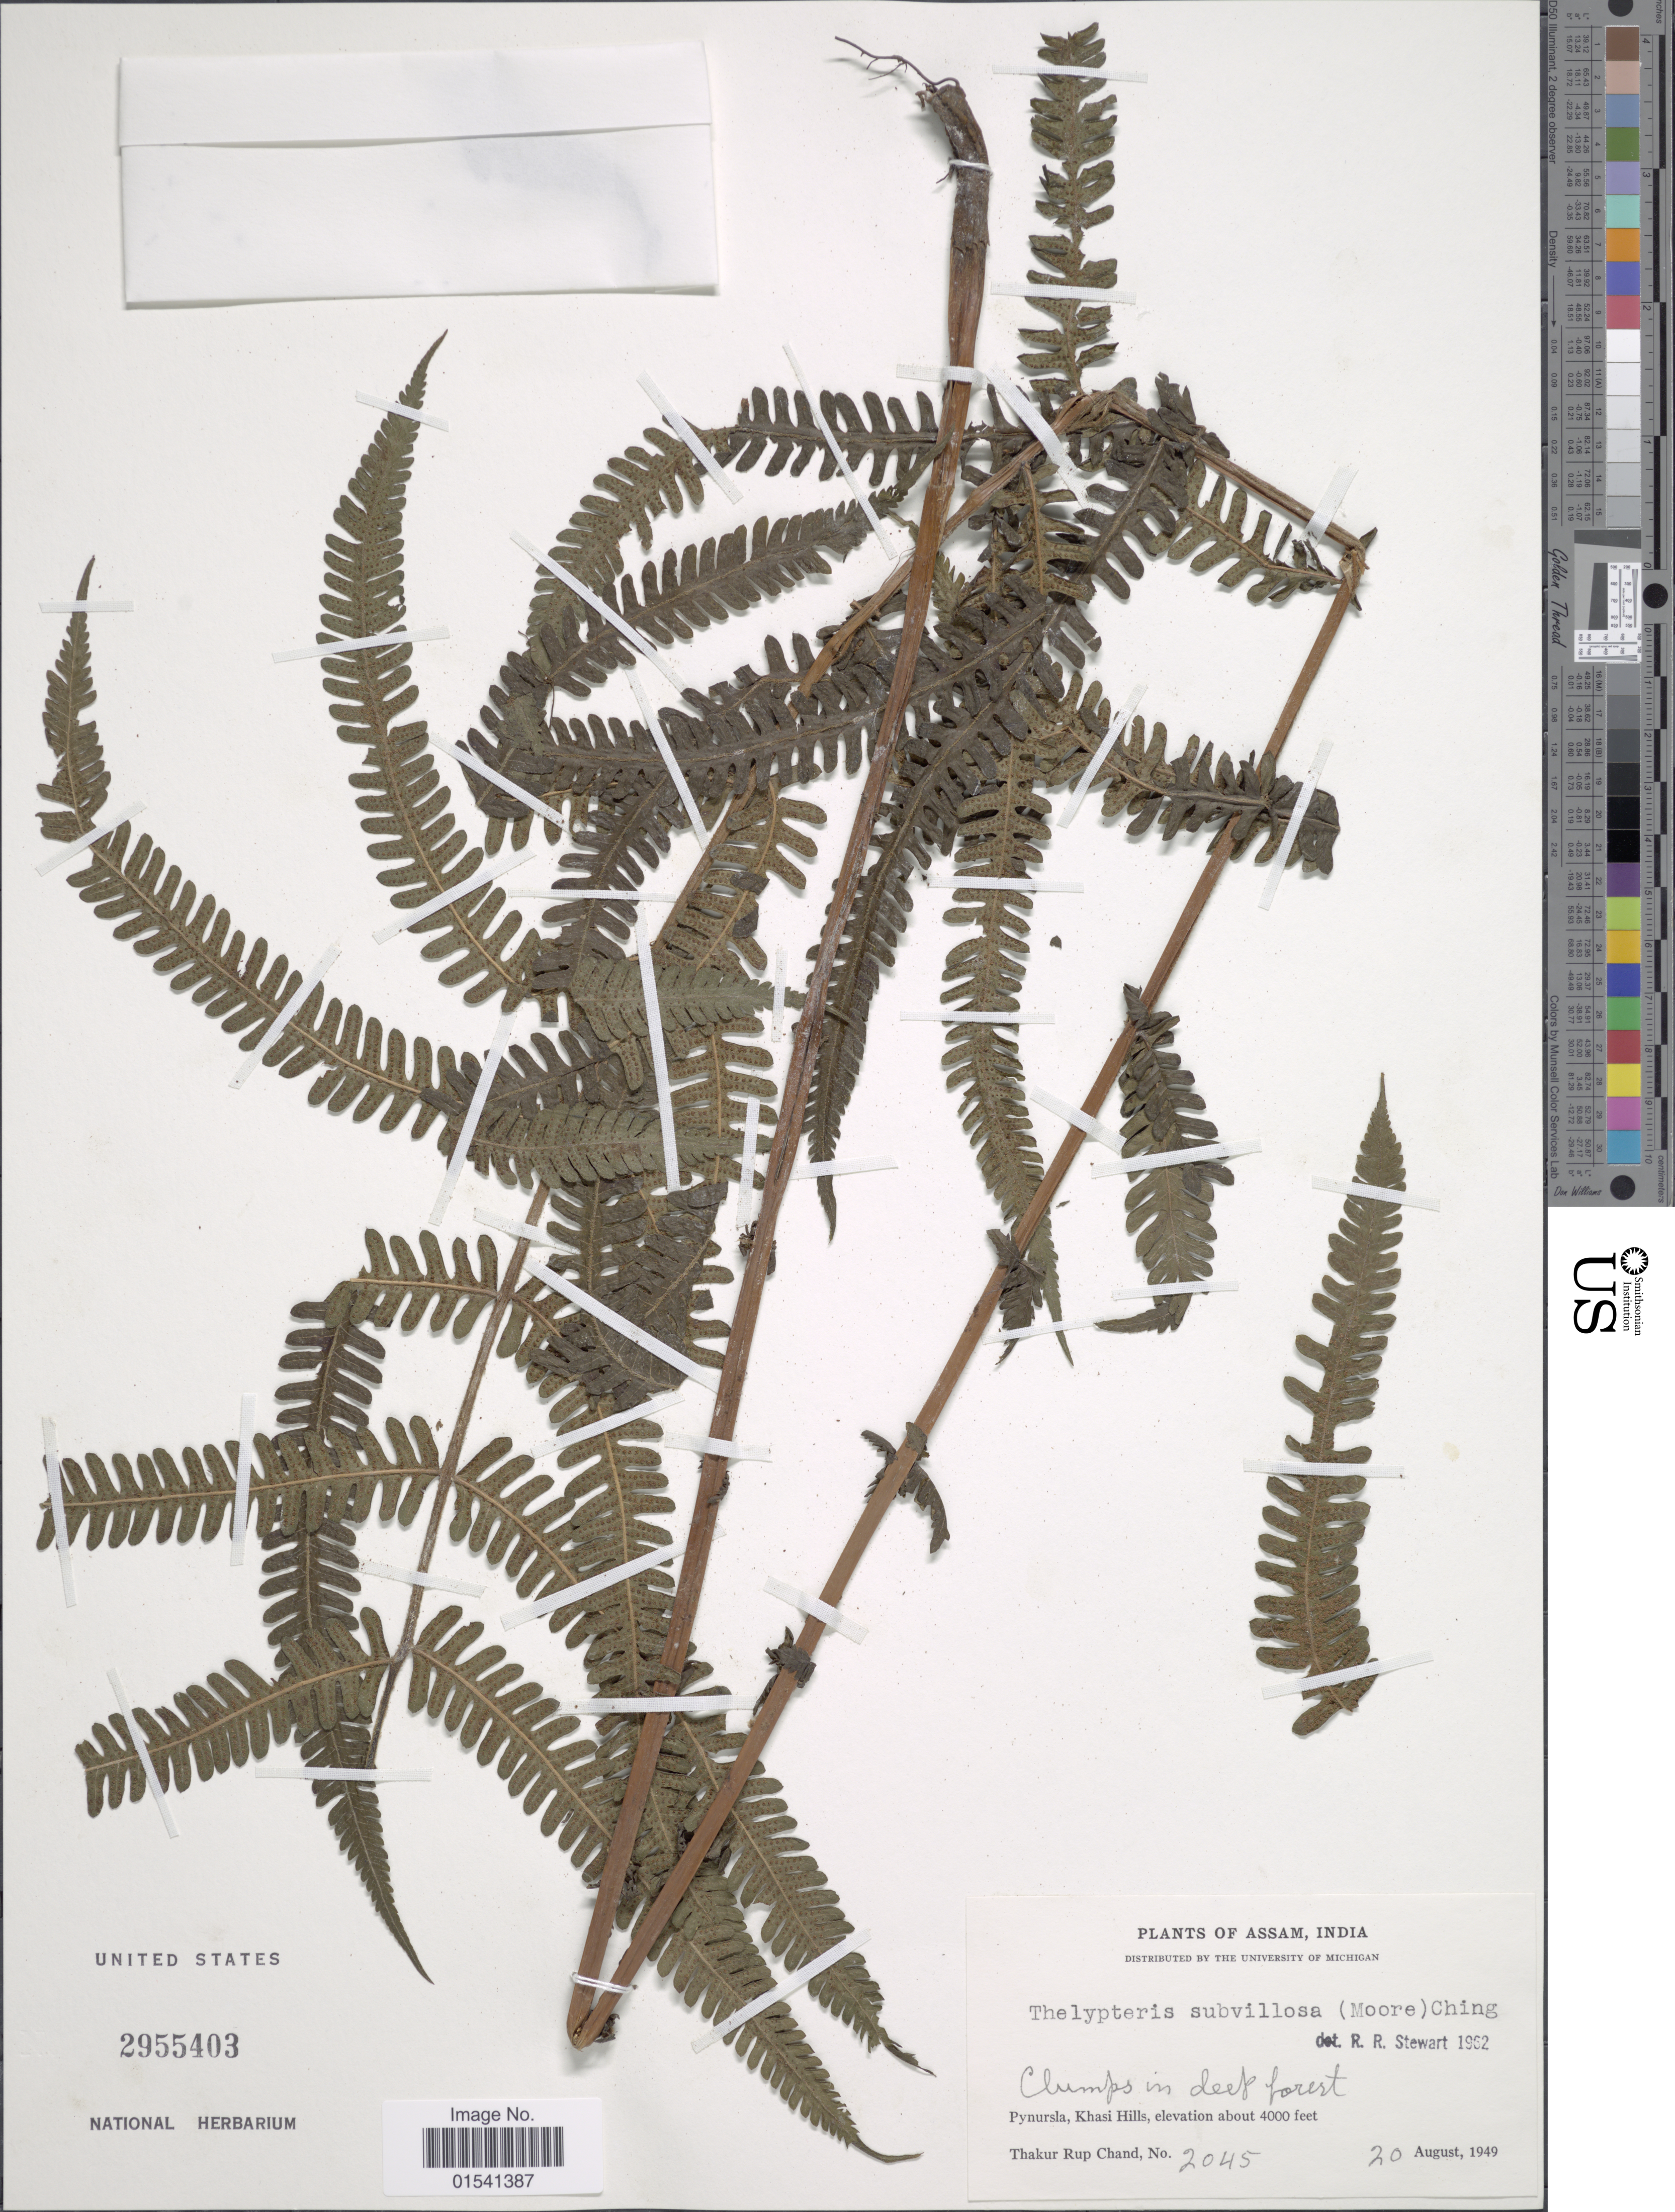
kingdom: Plantae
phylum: Tracheophyta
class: Polypodiopsida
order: Polypodiales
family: Thelypteridaceae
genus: Cyclogramma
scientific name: Cyclogramma auriculata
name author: (J. Sm.) Ching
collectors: T. R. Chand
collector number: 2045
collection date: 1949-08-20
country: India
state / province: Meghalaya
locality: Pynursla, Khasi Hills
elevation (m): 1219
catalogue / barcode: US 2955403